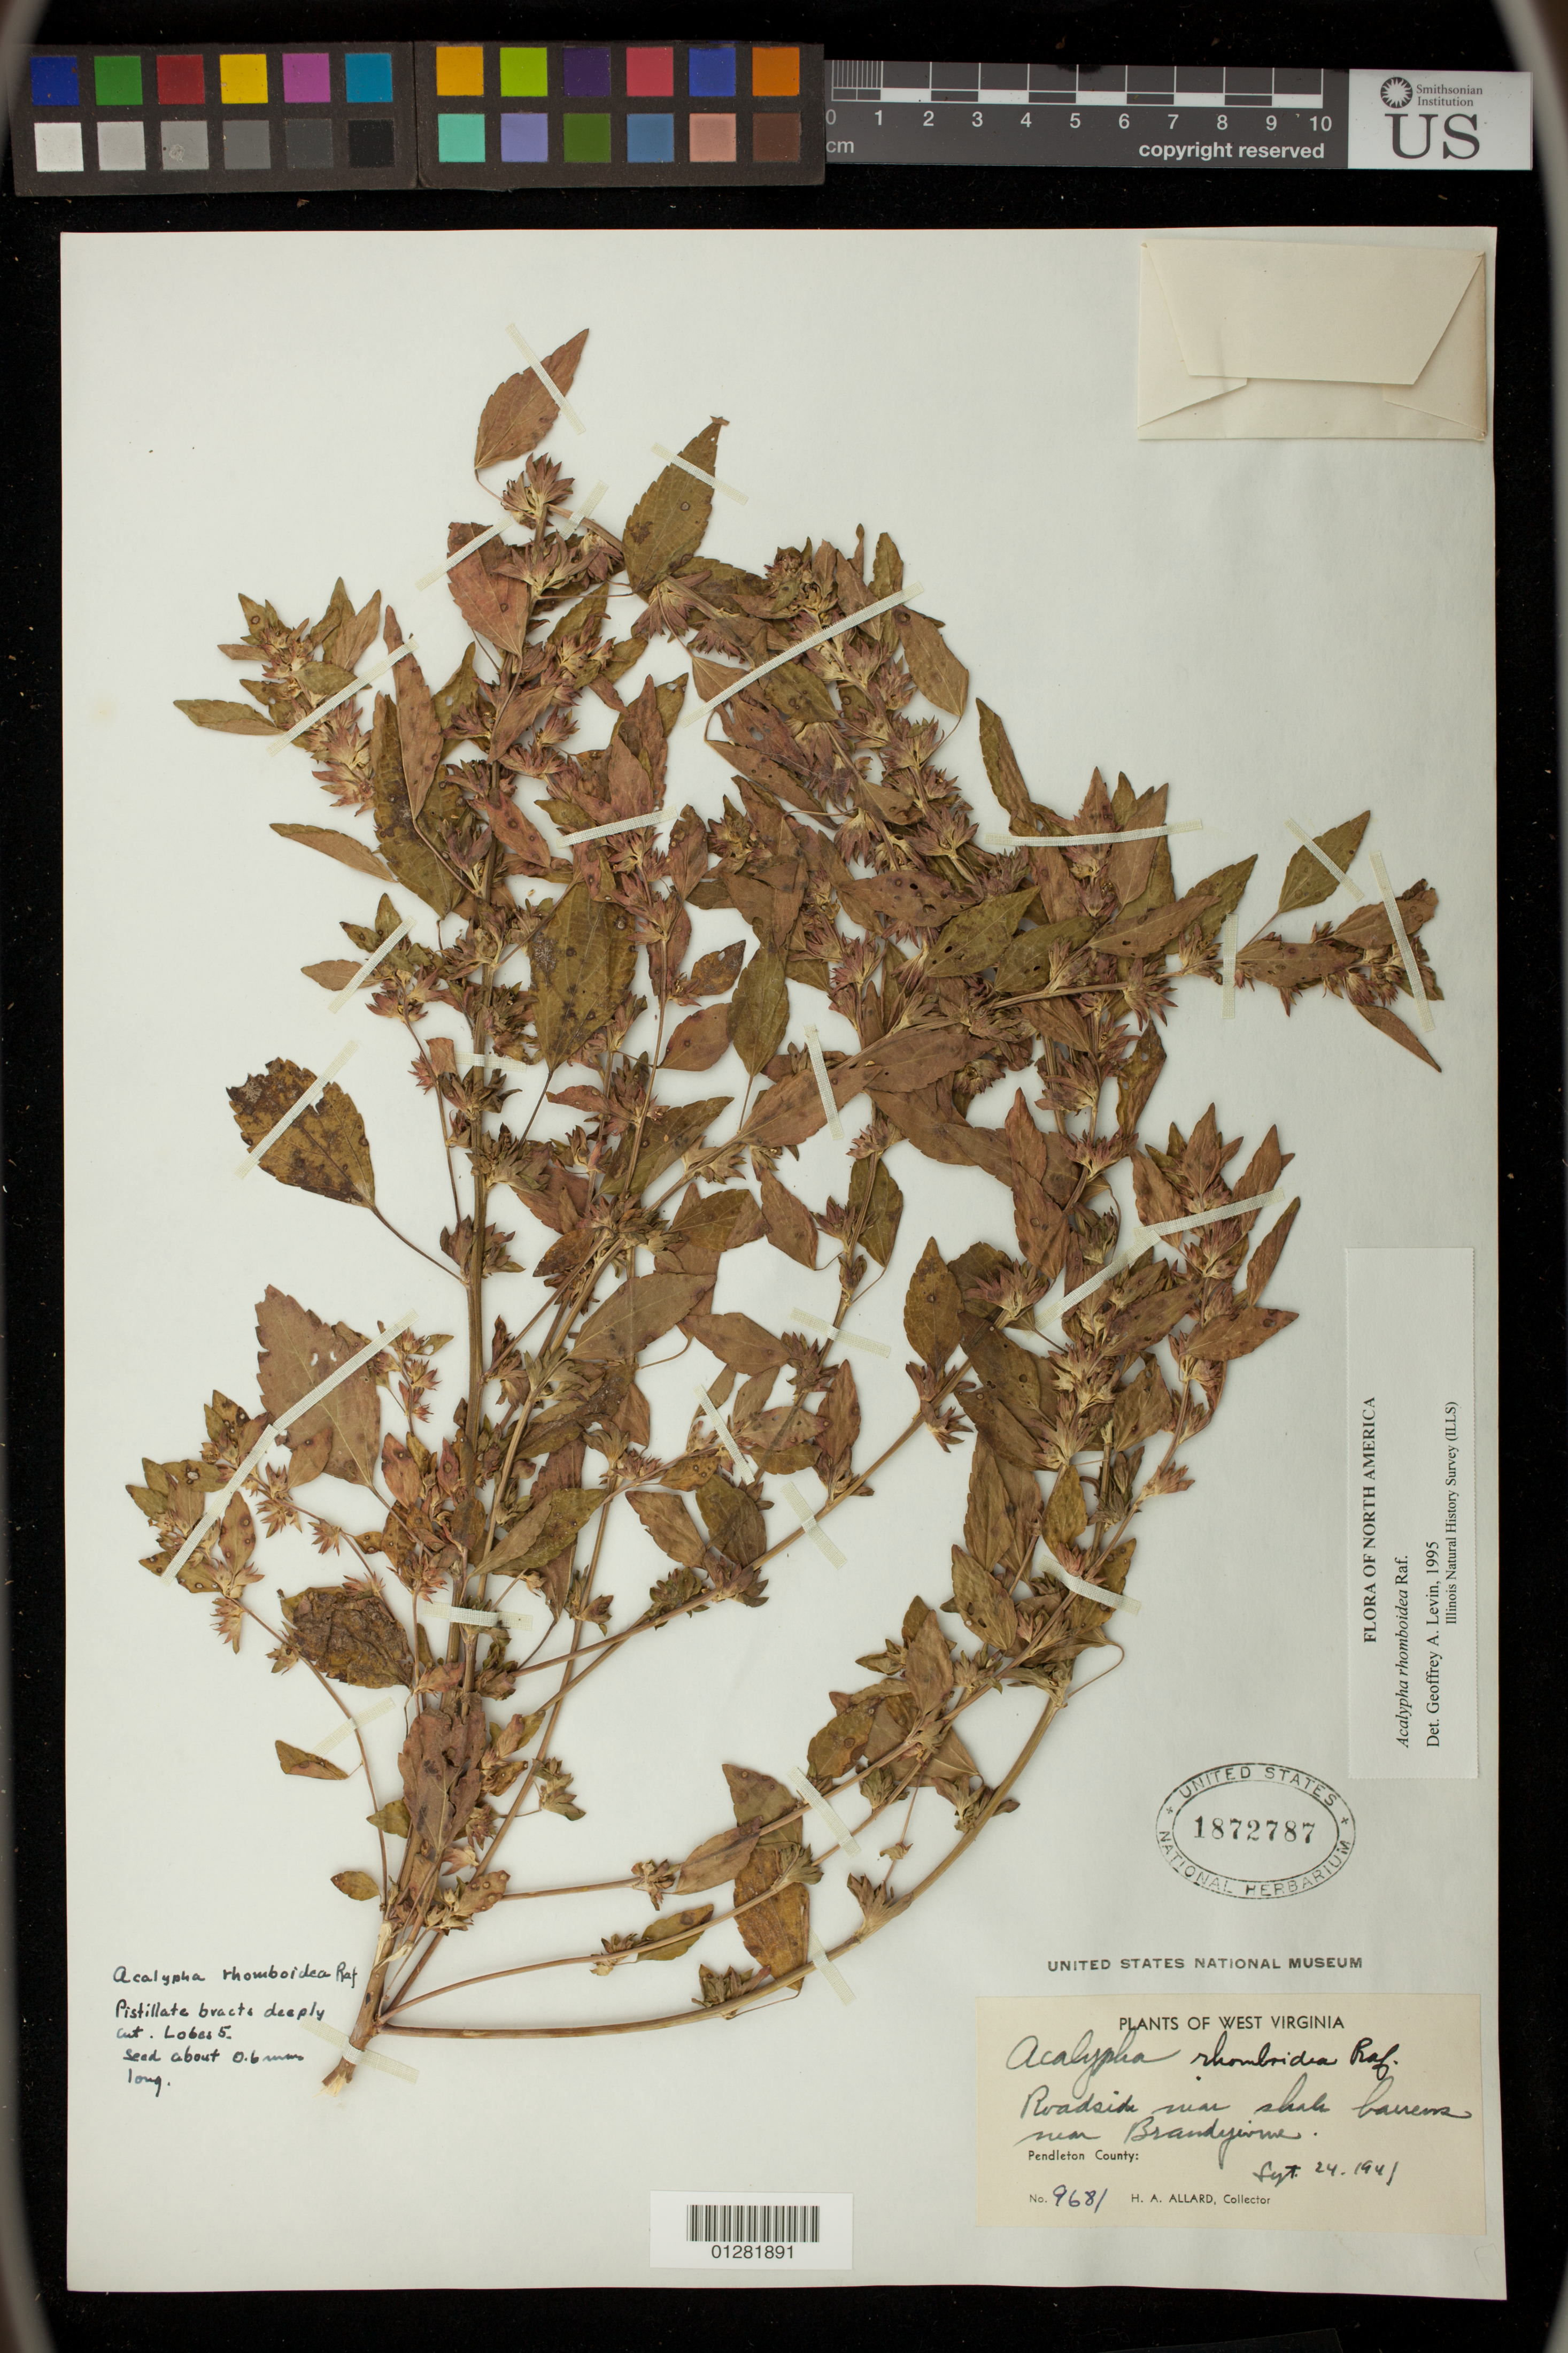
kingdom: Plantae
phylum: Tracheophyta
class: Magnoliopsida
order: Malpighiales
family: Euphorbiaceae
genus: Acalypha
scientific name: Acalypha rhomboidea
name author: Raf.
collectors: H. A. Allard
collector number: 9681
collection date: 1941-09-24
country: United States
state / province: West Virginia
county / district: Pendleton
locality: Near Brandywine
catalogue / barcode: US 1872787